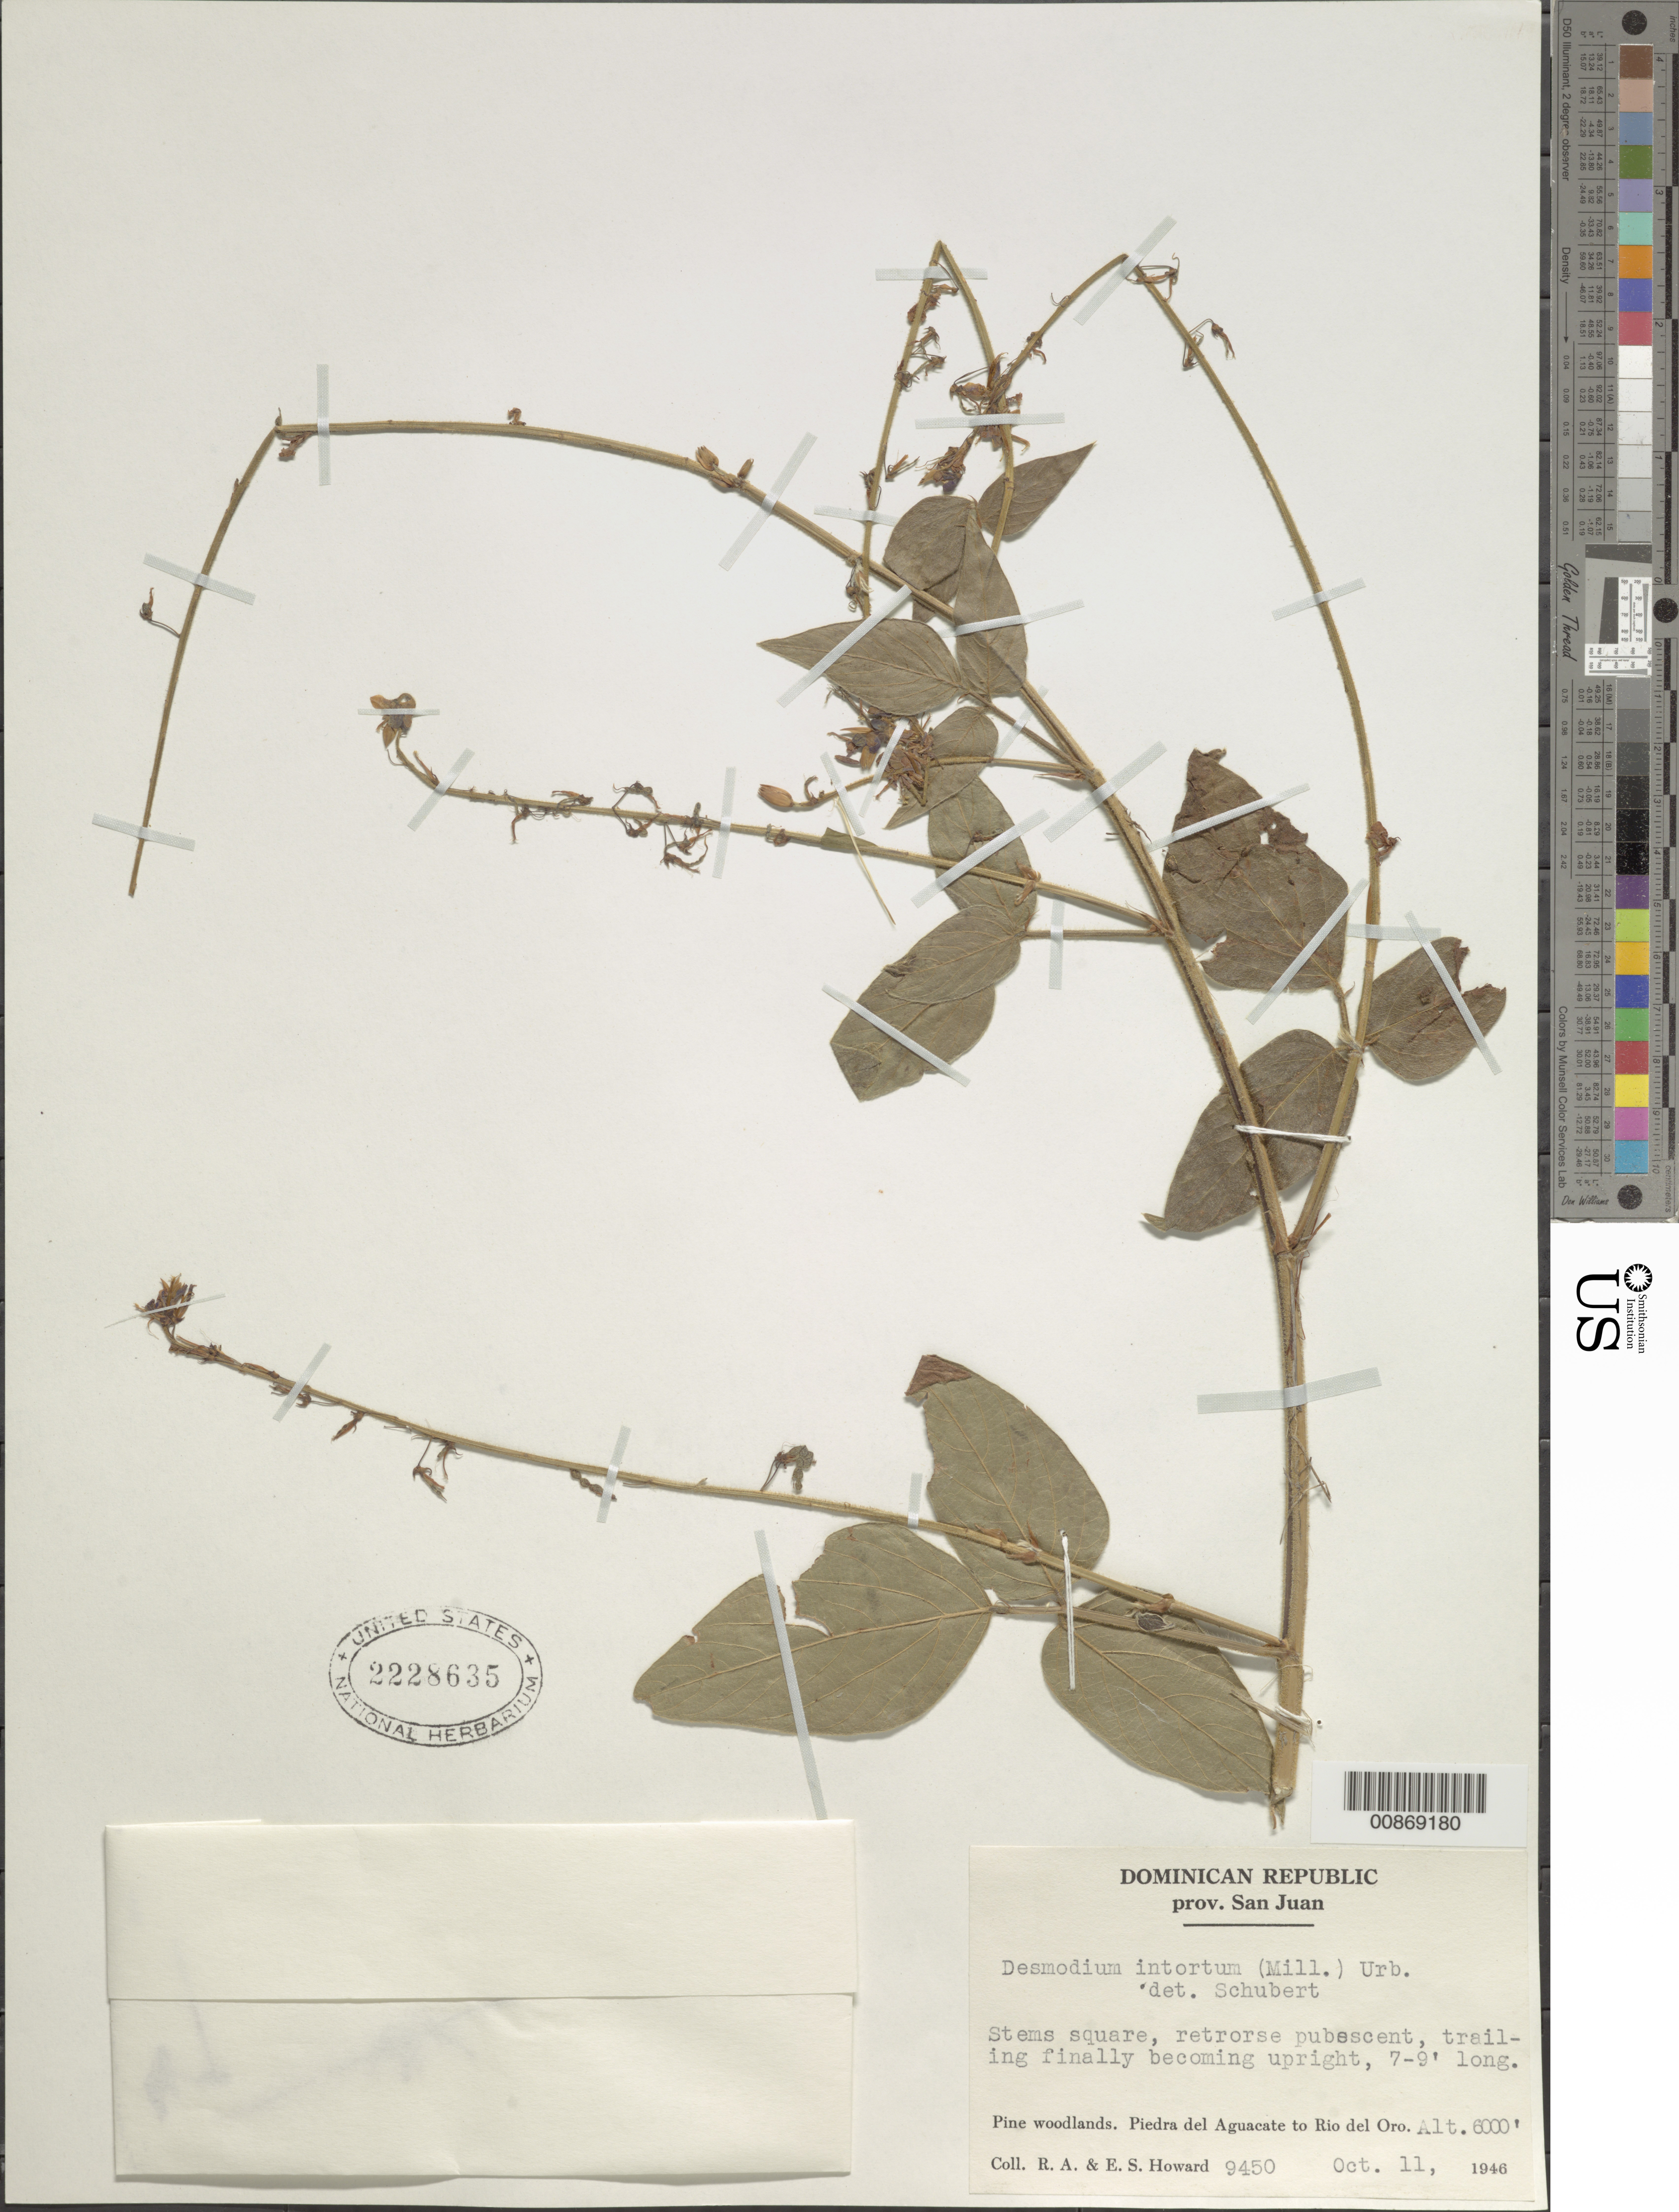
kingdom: Plantae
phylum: Tracheophyta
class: Magnoliopsida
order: Fabales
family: Fabaceae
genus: Desmodium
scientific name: Desmodium intortum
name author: (Mill.) Urb.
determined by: Schubert, Bernice G.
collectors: R. A. Howard & E. S. Howard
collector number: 9450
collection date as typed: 11 Oct 1946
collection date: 1946-10-11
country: Dominican Republic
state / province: San Juan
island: Hispaniola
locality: Piedra del Aguacate to Río del Oro.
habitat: Pine woodlands.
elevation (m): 1829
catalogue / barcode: US 2228635